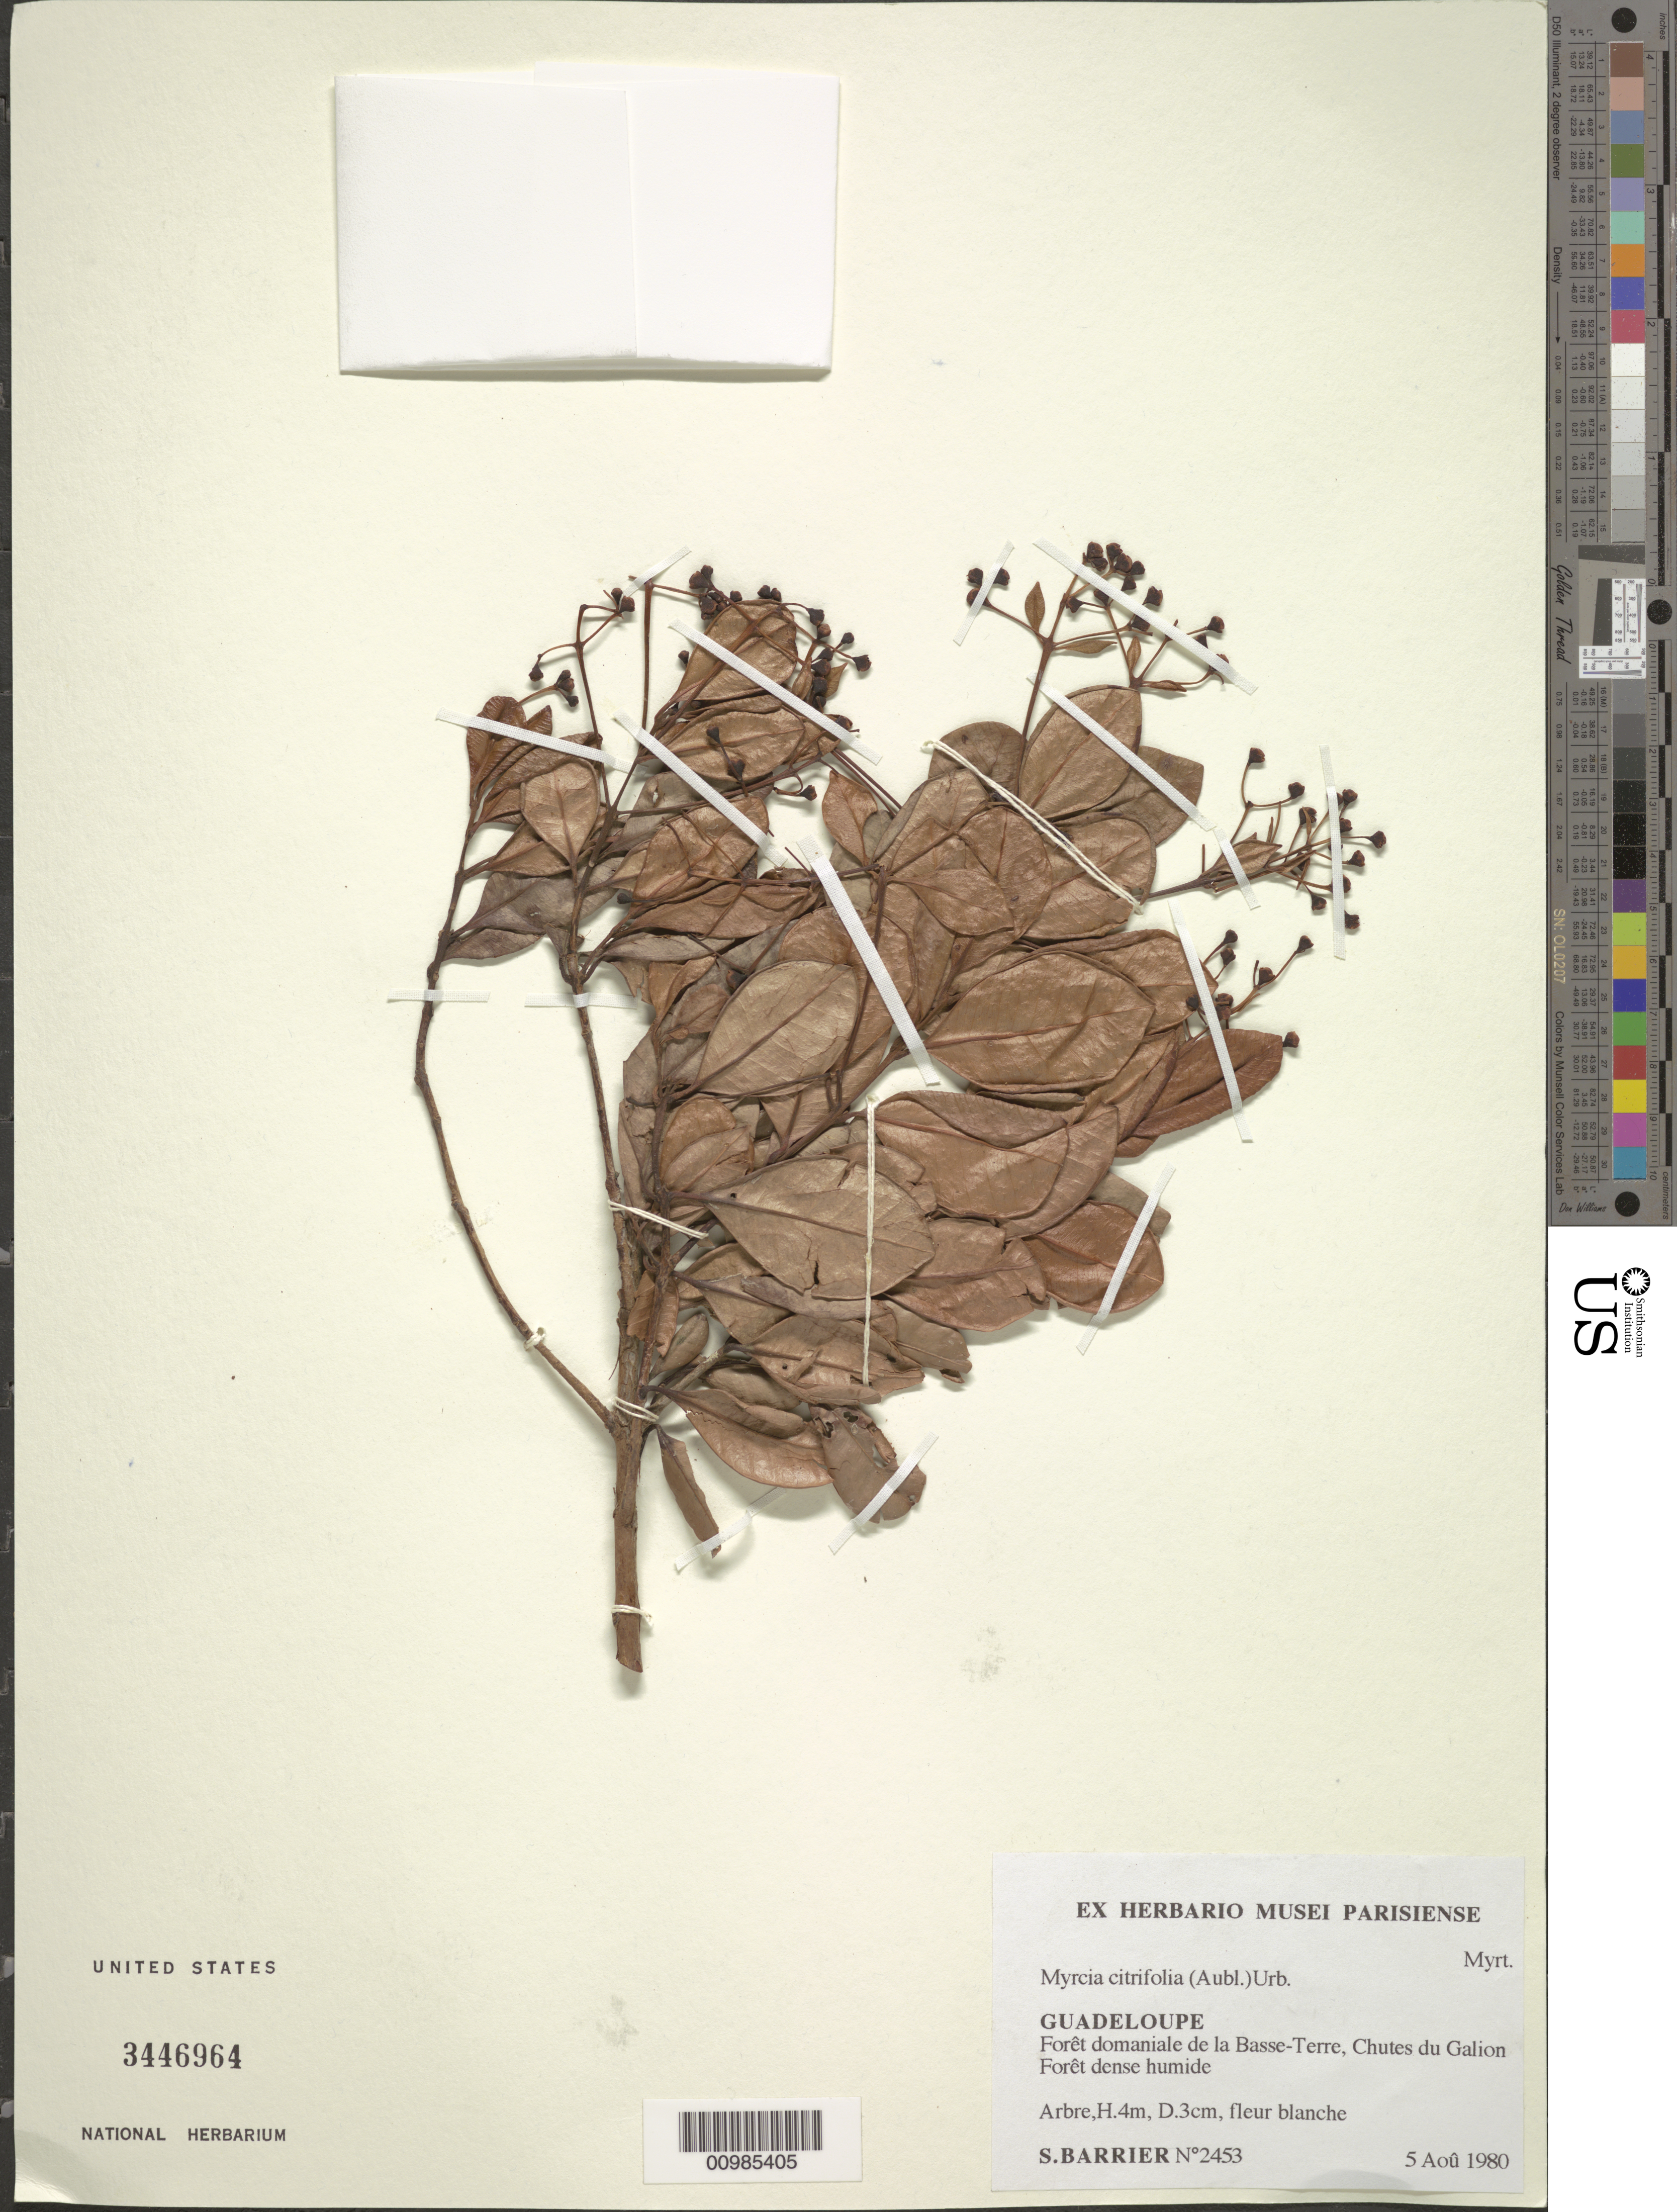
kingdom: Plantae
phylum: Tracheophyta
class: Magnoliopsida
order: Myrtales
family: Myrtaceae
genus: Myrcia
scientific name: Myrcia citrifolia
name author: (Aubl.) Urb.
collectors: S. Barrier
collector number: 2453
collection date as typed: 05 Aug 1980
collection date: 1980-08-05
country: Guadeloupe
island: Basse Terre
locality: Chutes du Galion Foret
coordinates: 0 N, 0 E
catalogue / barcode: US 3446964